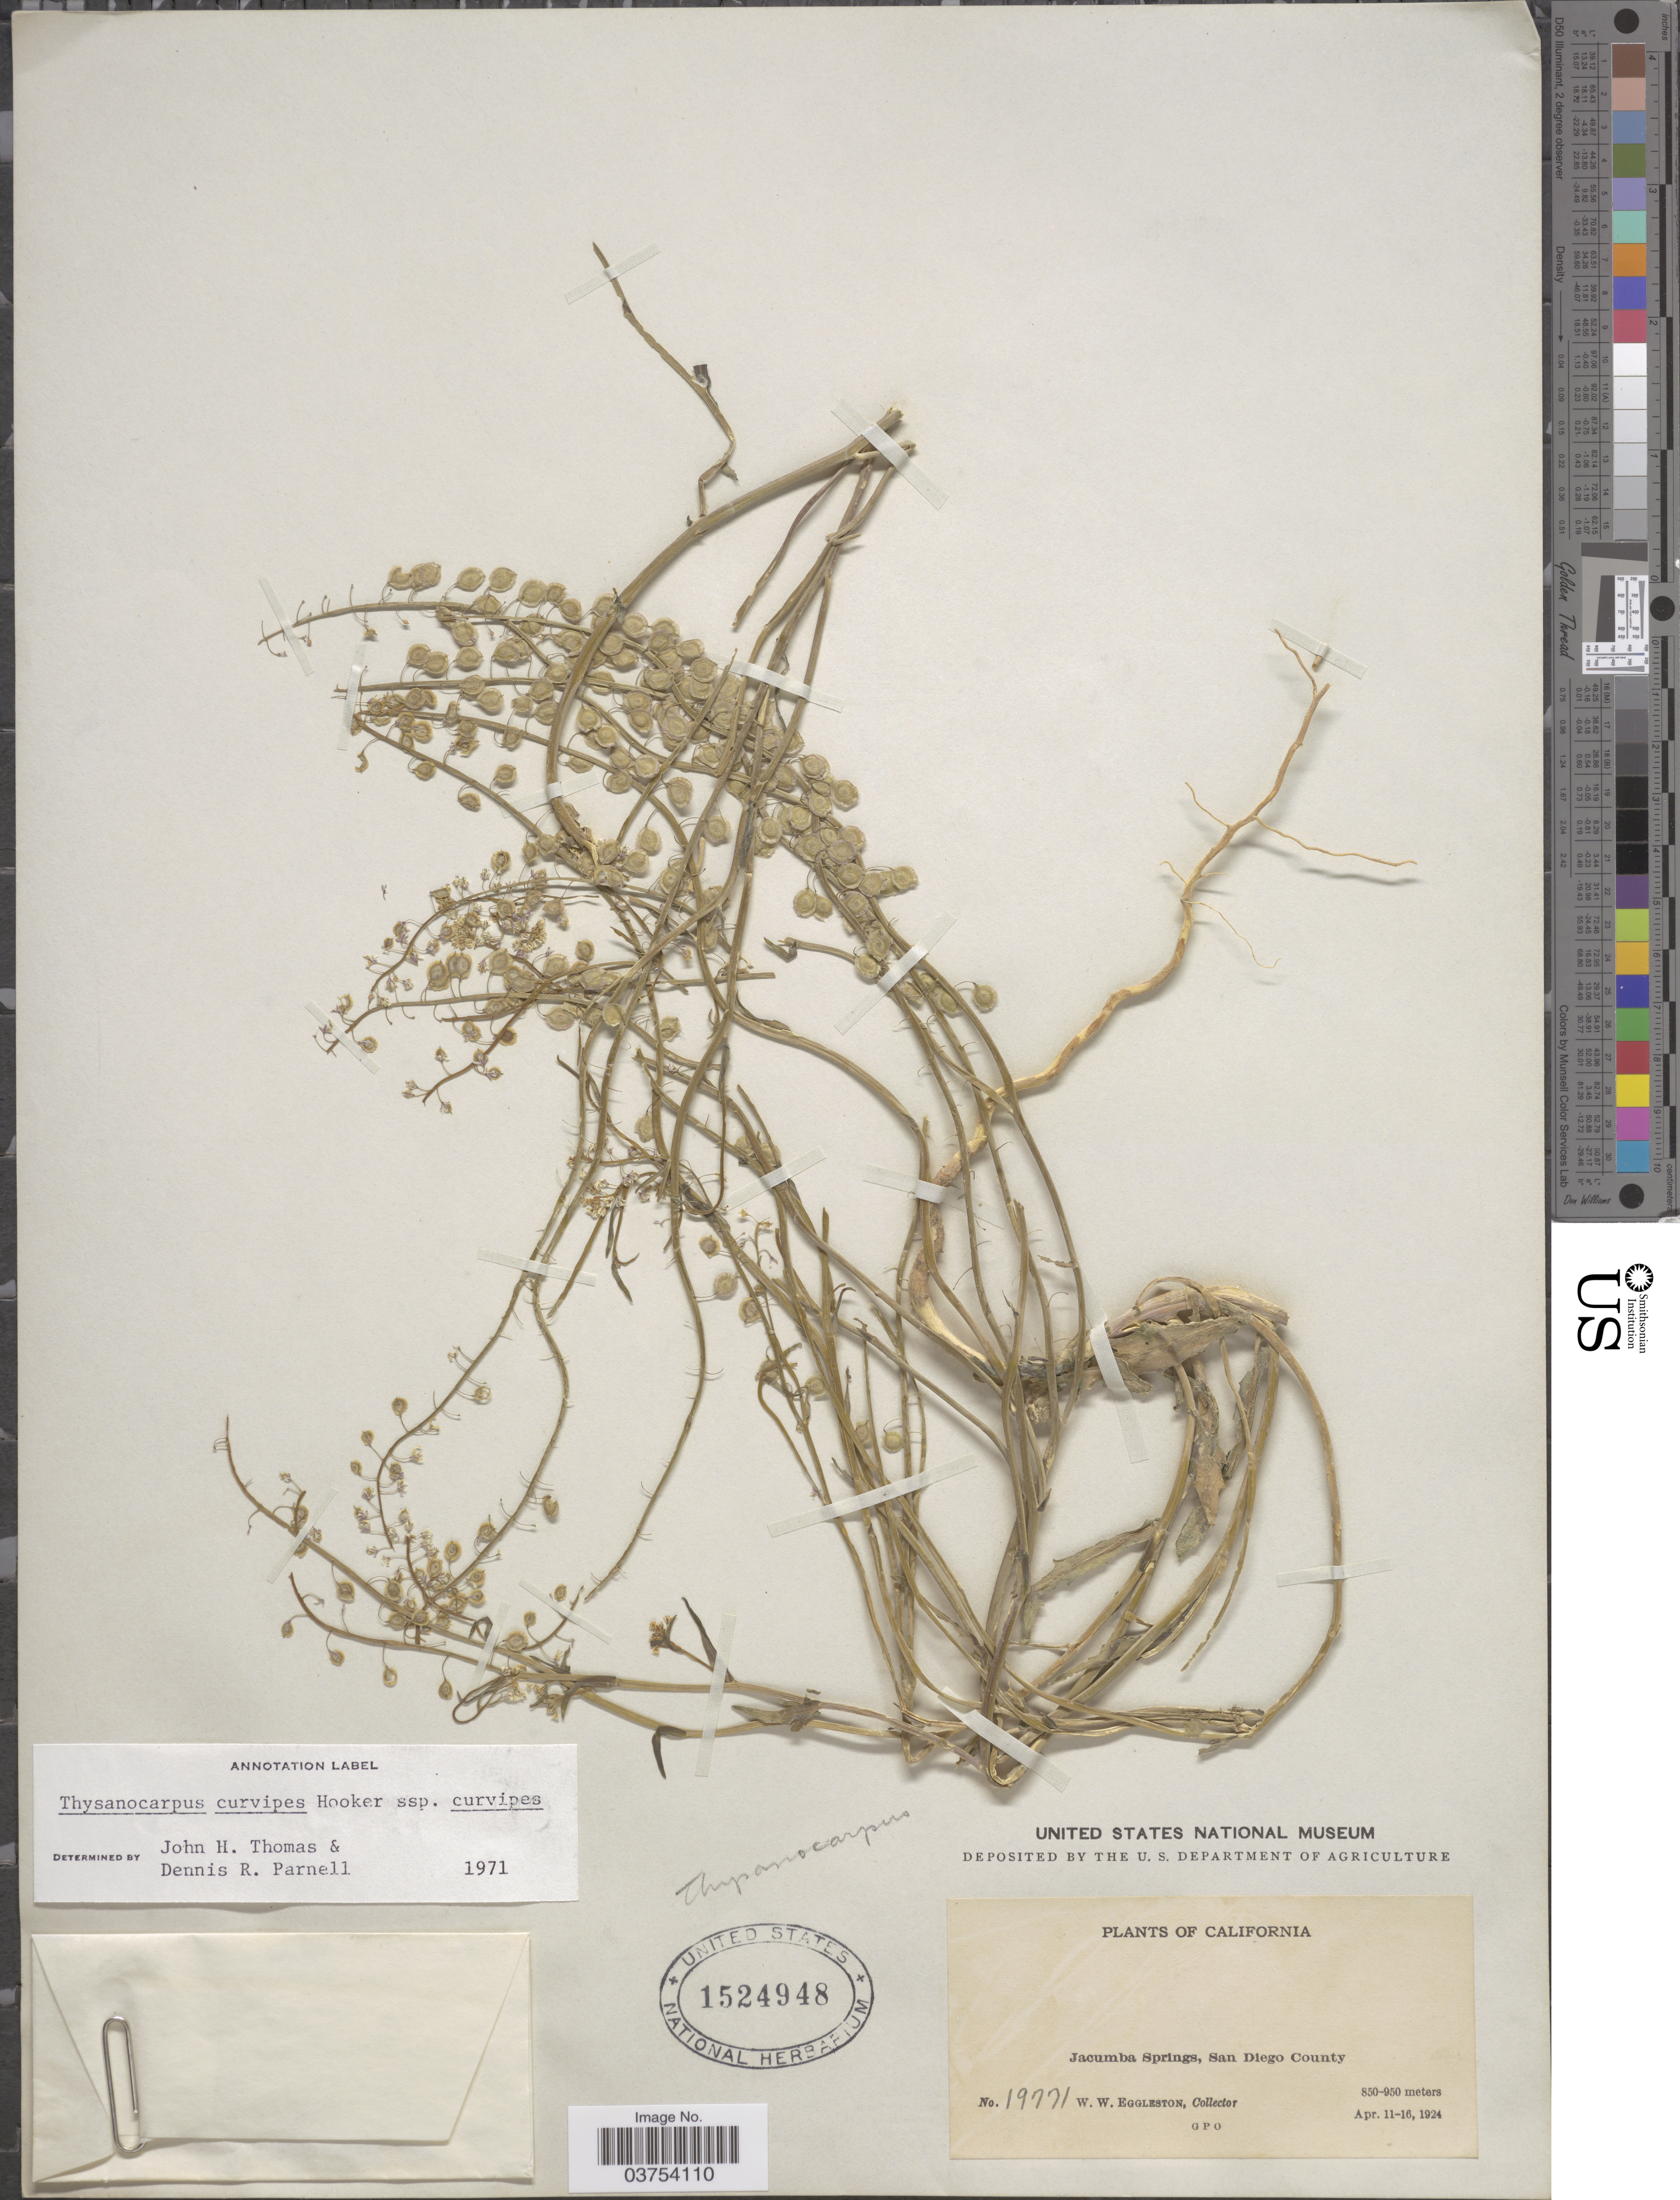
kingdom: Plantae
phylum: Tracheophyta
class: Magnoliopsida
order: Brassicales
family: Brassicaceae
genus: Thysanocarpus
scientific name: Thysanocarpus curvipes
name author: Hook.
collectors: W. W. Eggleston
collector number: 19771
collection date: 1924-04-11/1924-04-16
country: United States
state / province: California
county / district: San Diego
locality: Jacumba Springs, San Diego County.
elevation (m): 850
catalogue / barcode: US 1524948